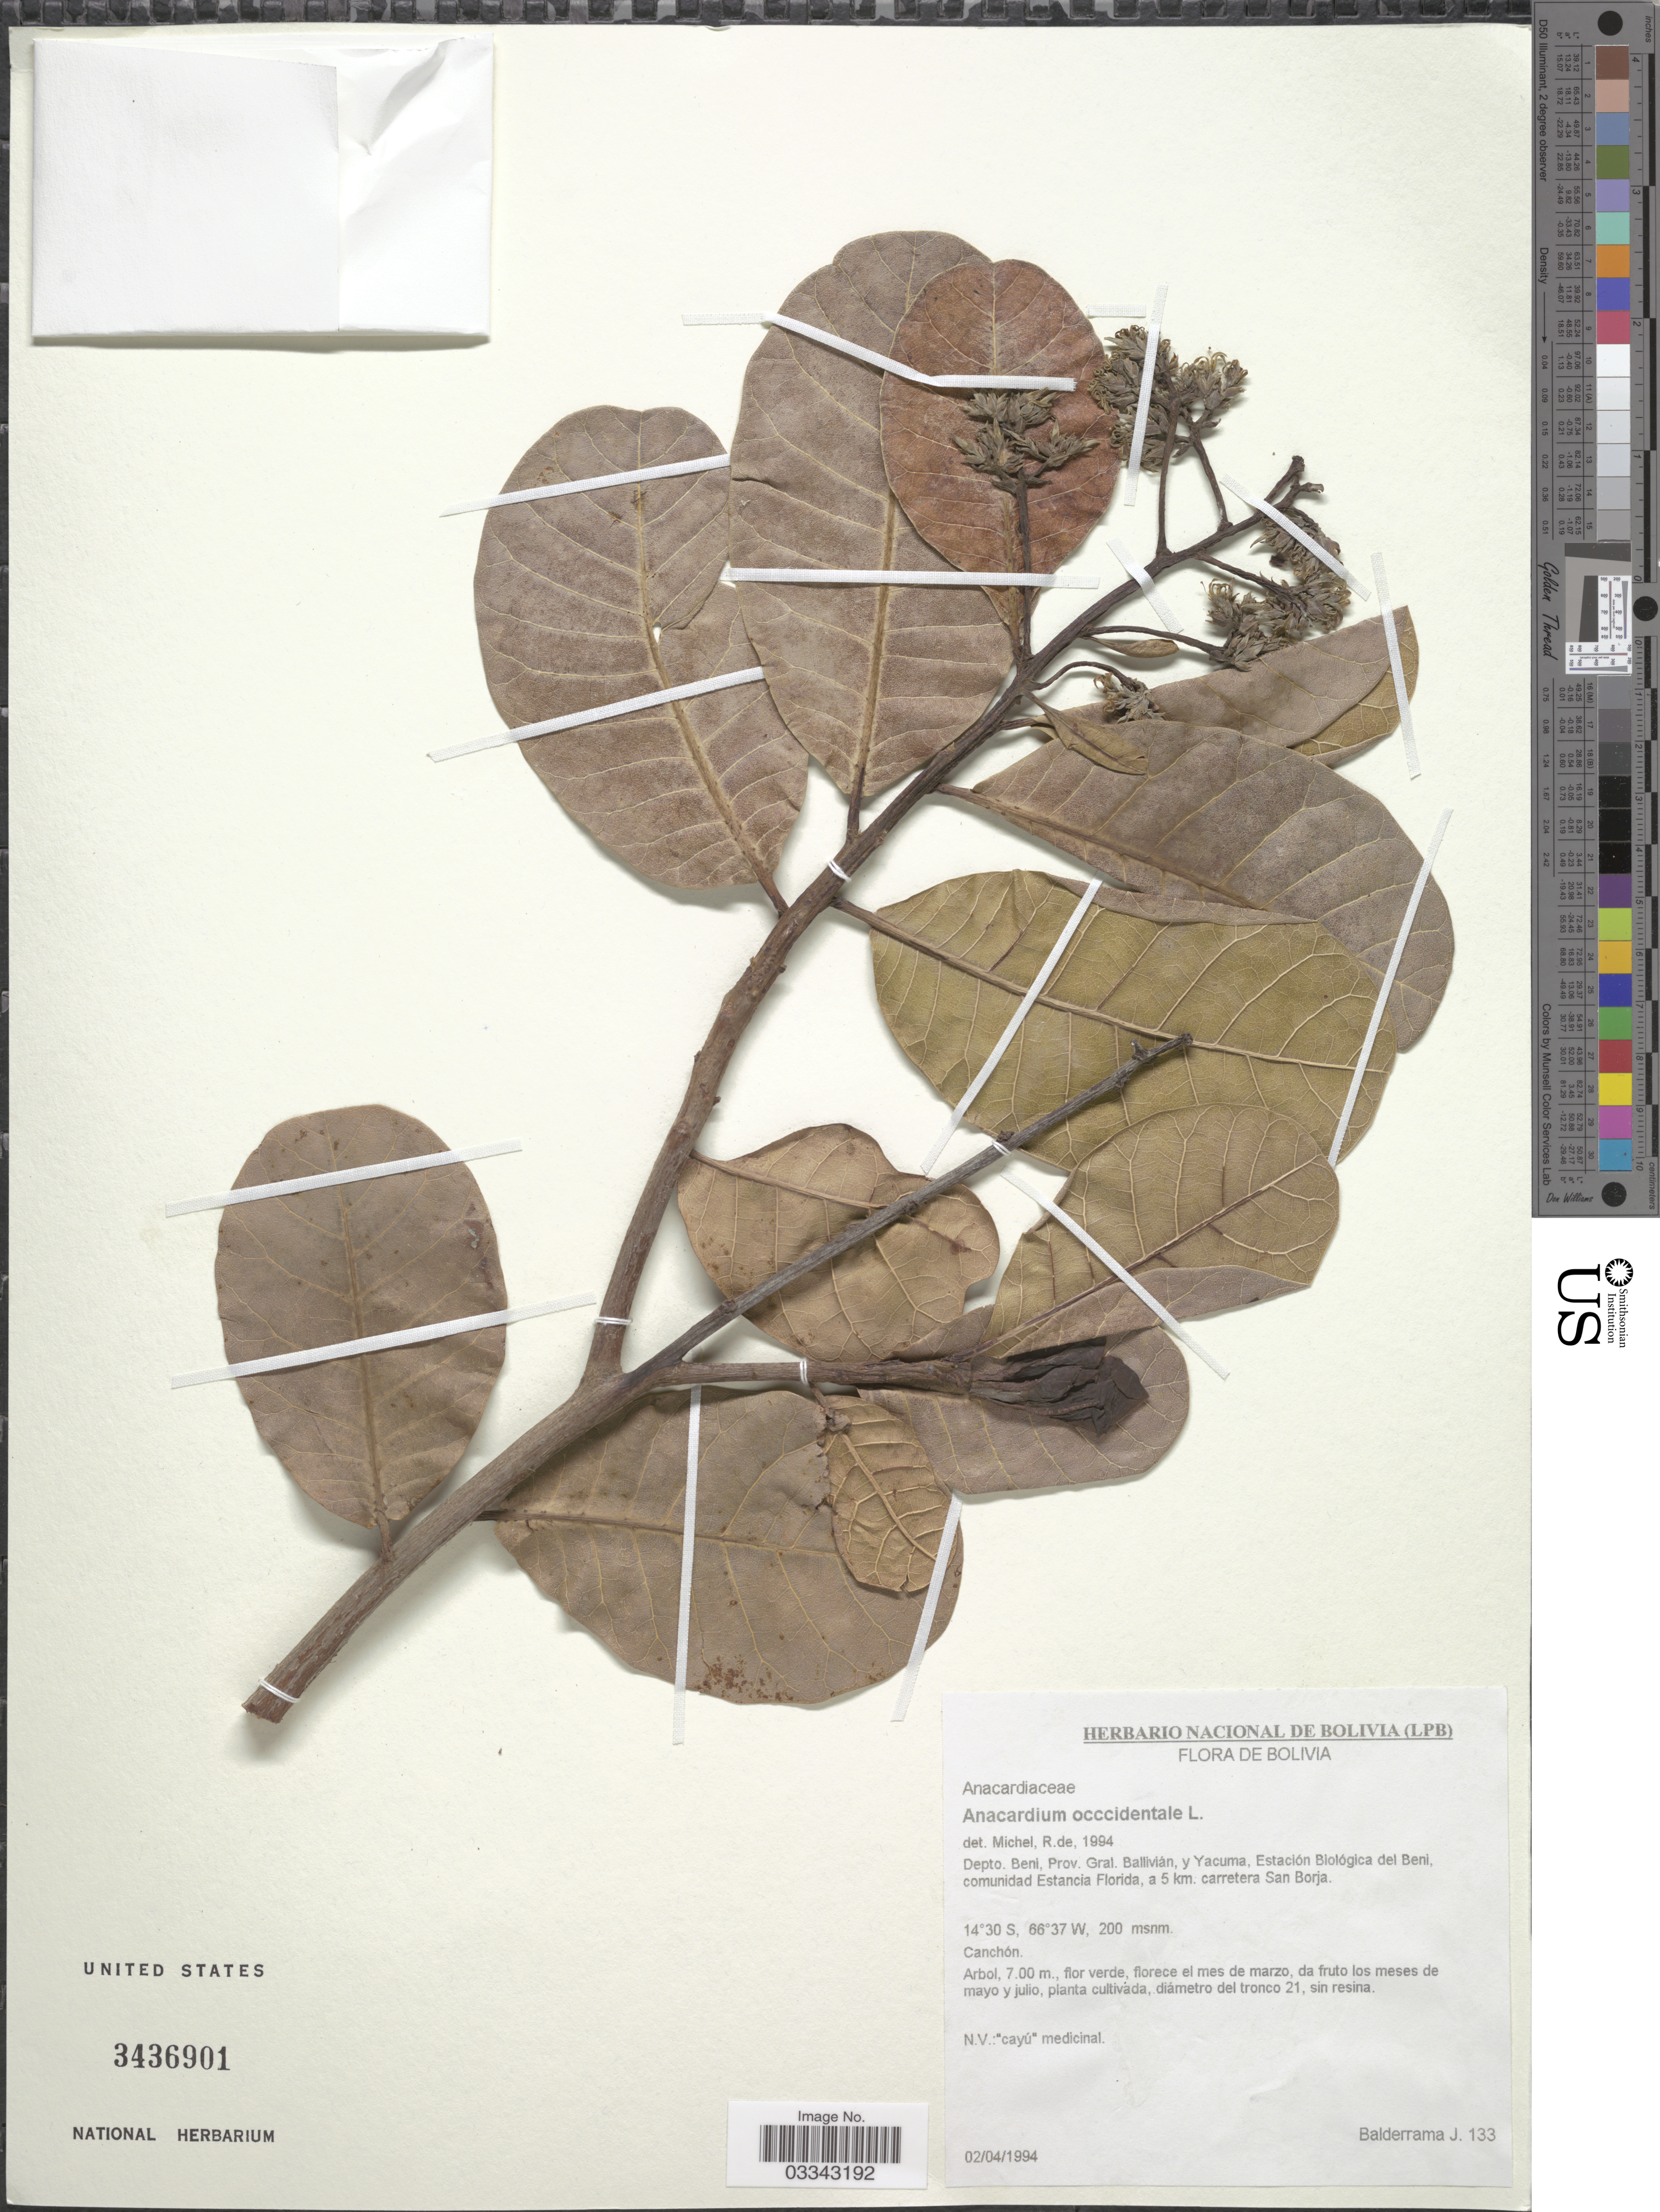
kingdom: Plantae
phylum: Tracheophyta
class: Magnoliopsida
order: Sapindales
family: Anacardiaceae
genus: Anacardium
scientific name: Anacardium occidentale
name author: L.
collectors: J. Balderrama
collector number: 133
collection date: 1994-04-02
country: Bolivia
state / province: Beni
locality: Depto. Beni, Prov. Gral. Ballivián, y Yacuma, Esatción Biológica del Beni, comunidad Estancia Florida, a 5 km. carretera San Borja.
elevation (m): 200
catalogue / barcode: US 3436901